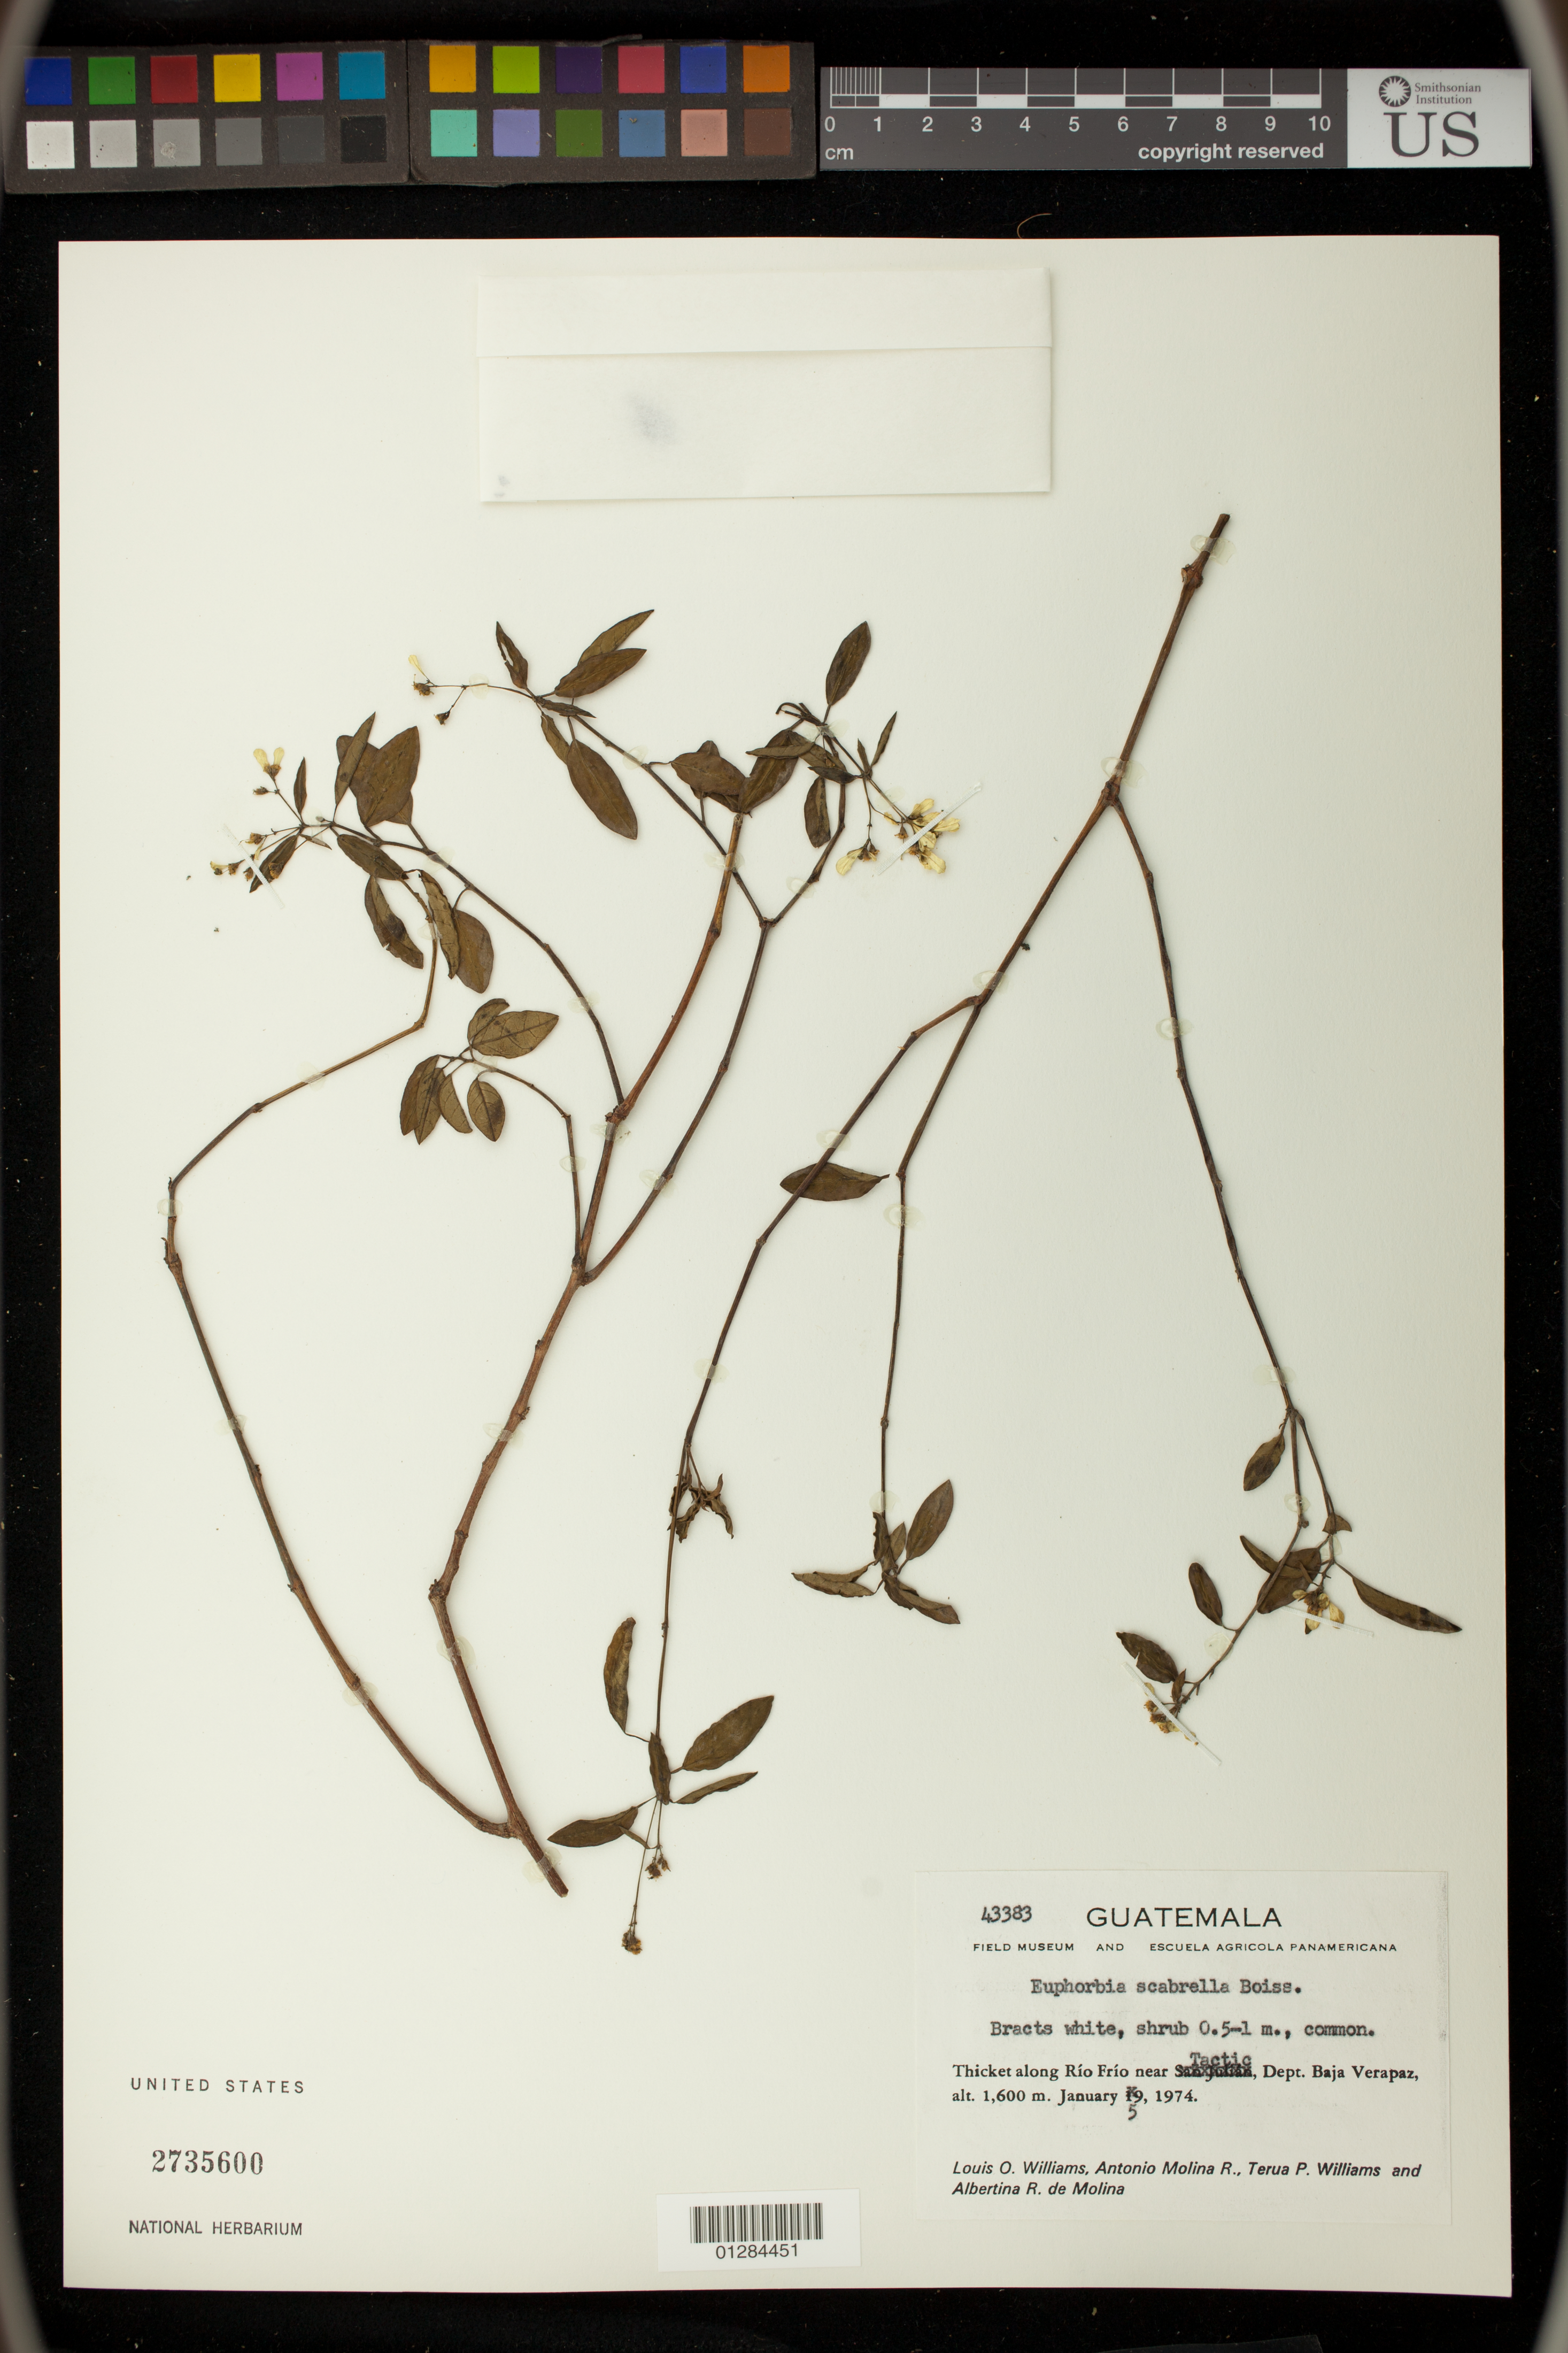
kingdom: Plantae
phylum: Tracheophyta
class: Magnoliopsida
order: Malpighiales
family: Euphorbiaceae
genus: Euphorbia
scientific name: Euphorbia triphylla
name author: (Klotzsch & Garcke) Oudejans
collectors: L. O. Williams, A. Molina R. & T. P. Williams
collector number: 43383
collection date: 1974-01-05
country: Guatemala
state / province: Baja Verapaz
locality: Thicket along Rio Frio near Tactic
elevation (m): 1600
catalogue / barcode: US 2735600